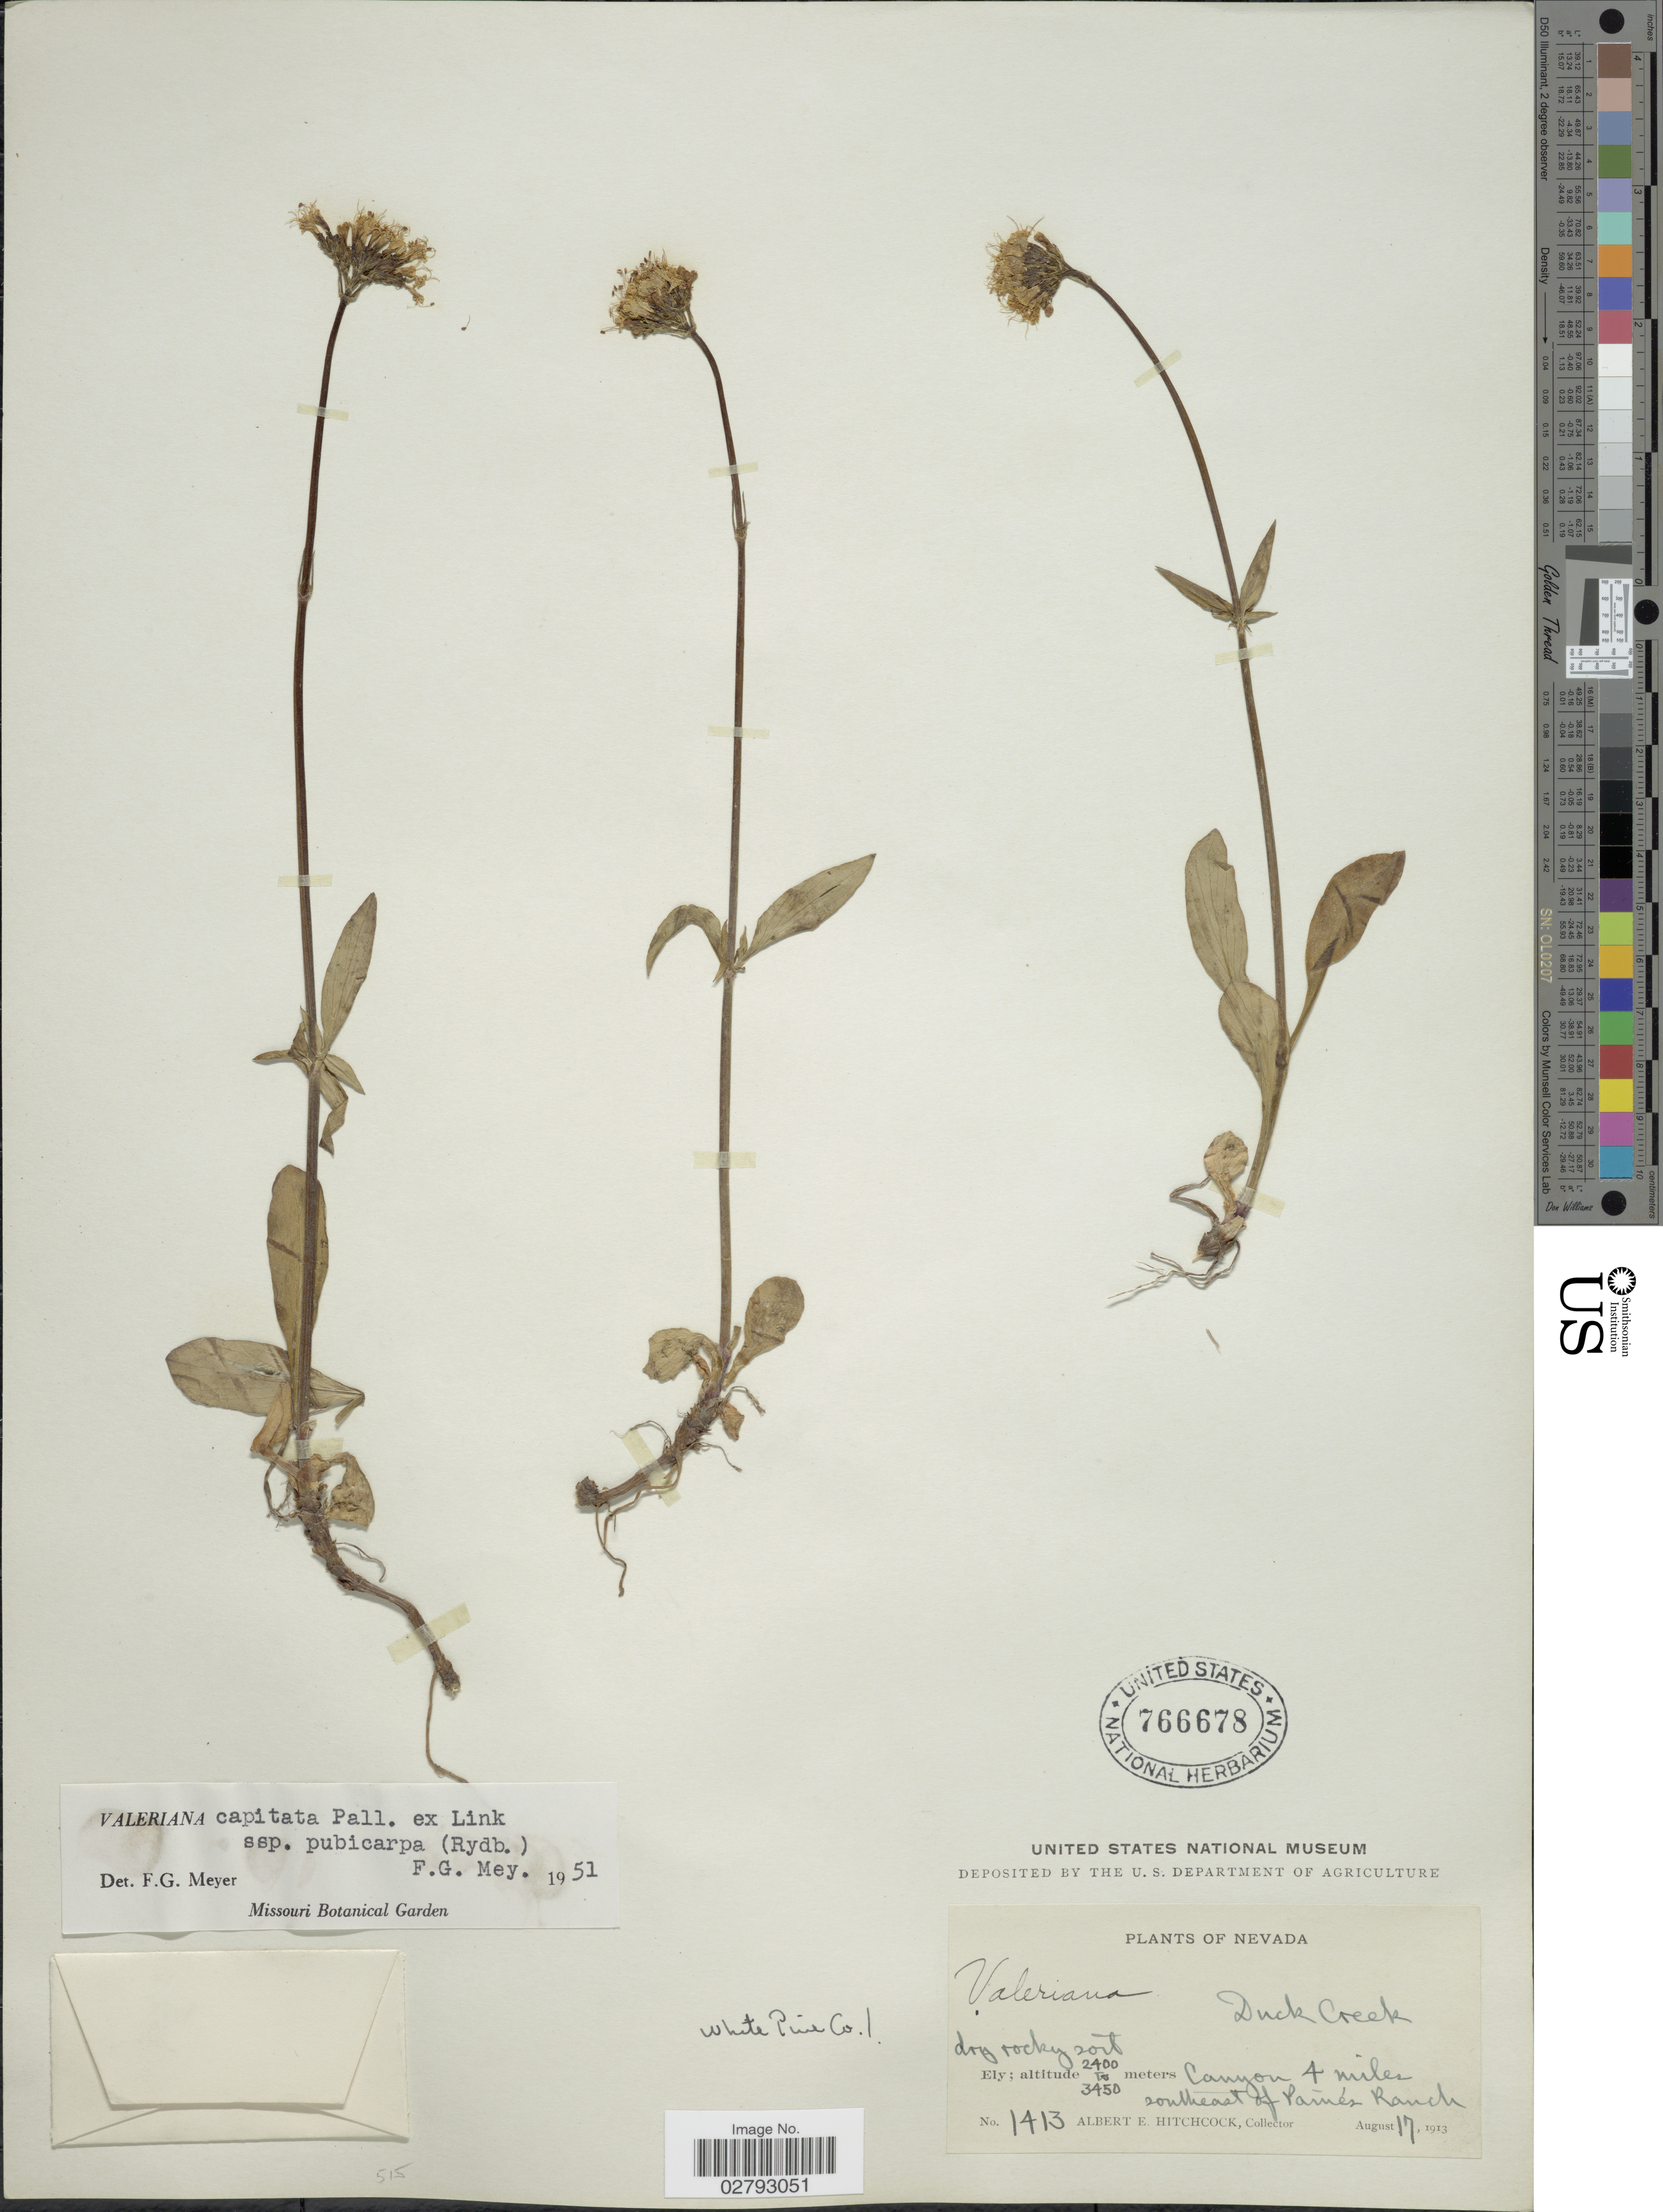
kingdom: Plantae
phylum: Tracheophyta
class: Magnoliopsida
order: Dipsacales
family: Caprifoliaceae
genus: Valeriana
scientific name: Valeriana capitata subsp. pubicarpa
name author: (Rydb.) F.G. Mey.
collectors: A. Hitchcock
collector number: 1413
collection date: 1913-08-17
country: United States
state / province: Nevada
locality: Duck Creek. Ely; Canyon 4 miles southeast of Paine's Ranch.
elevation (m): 732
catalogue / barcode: US 766678